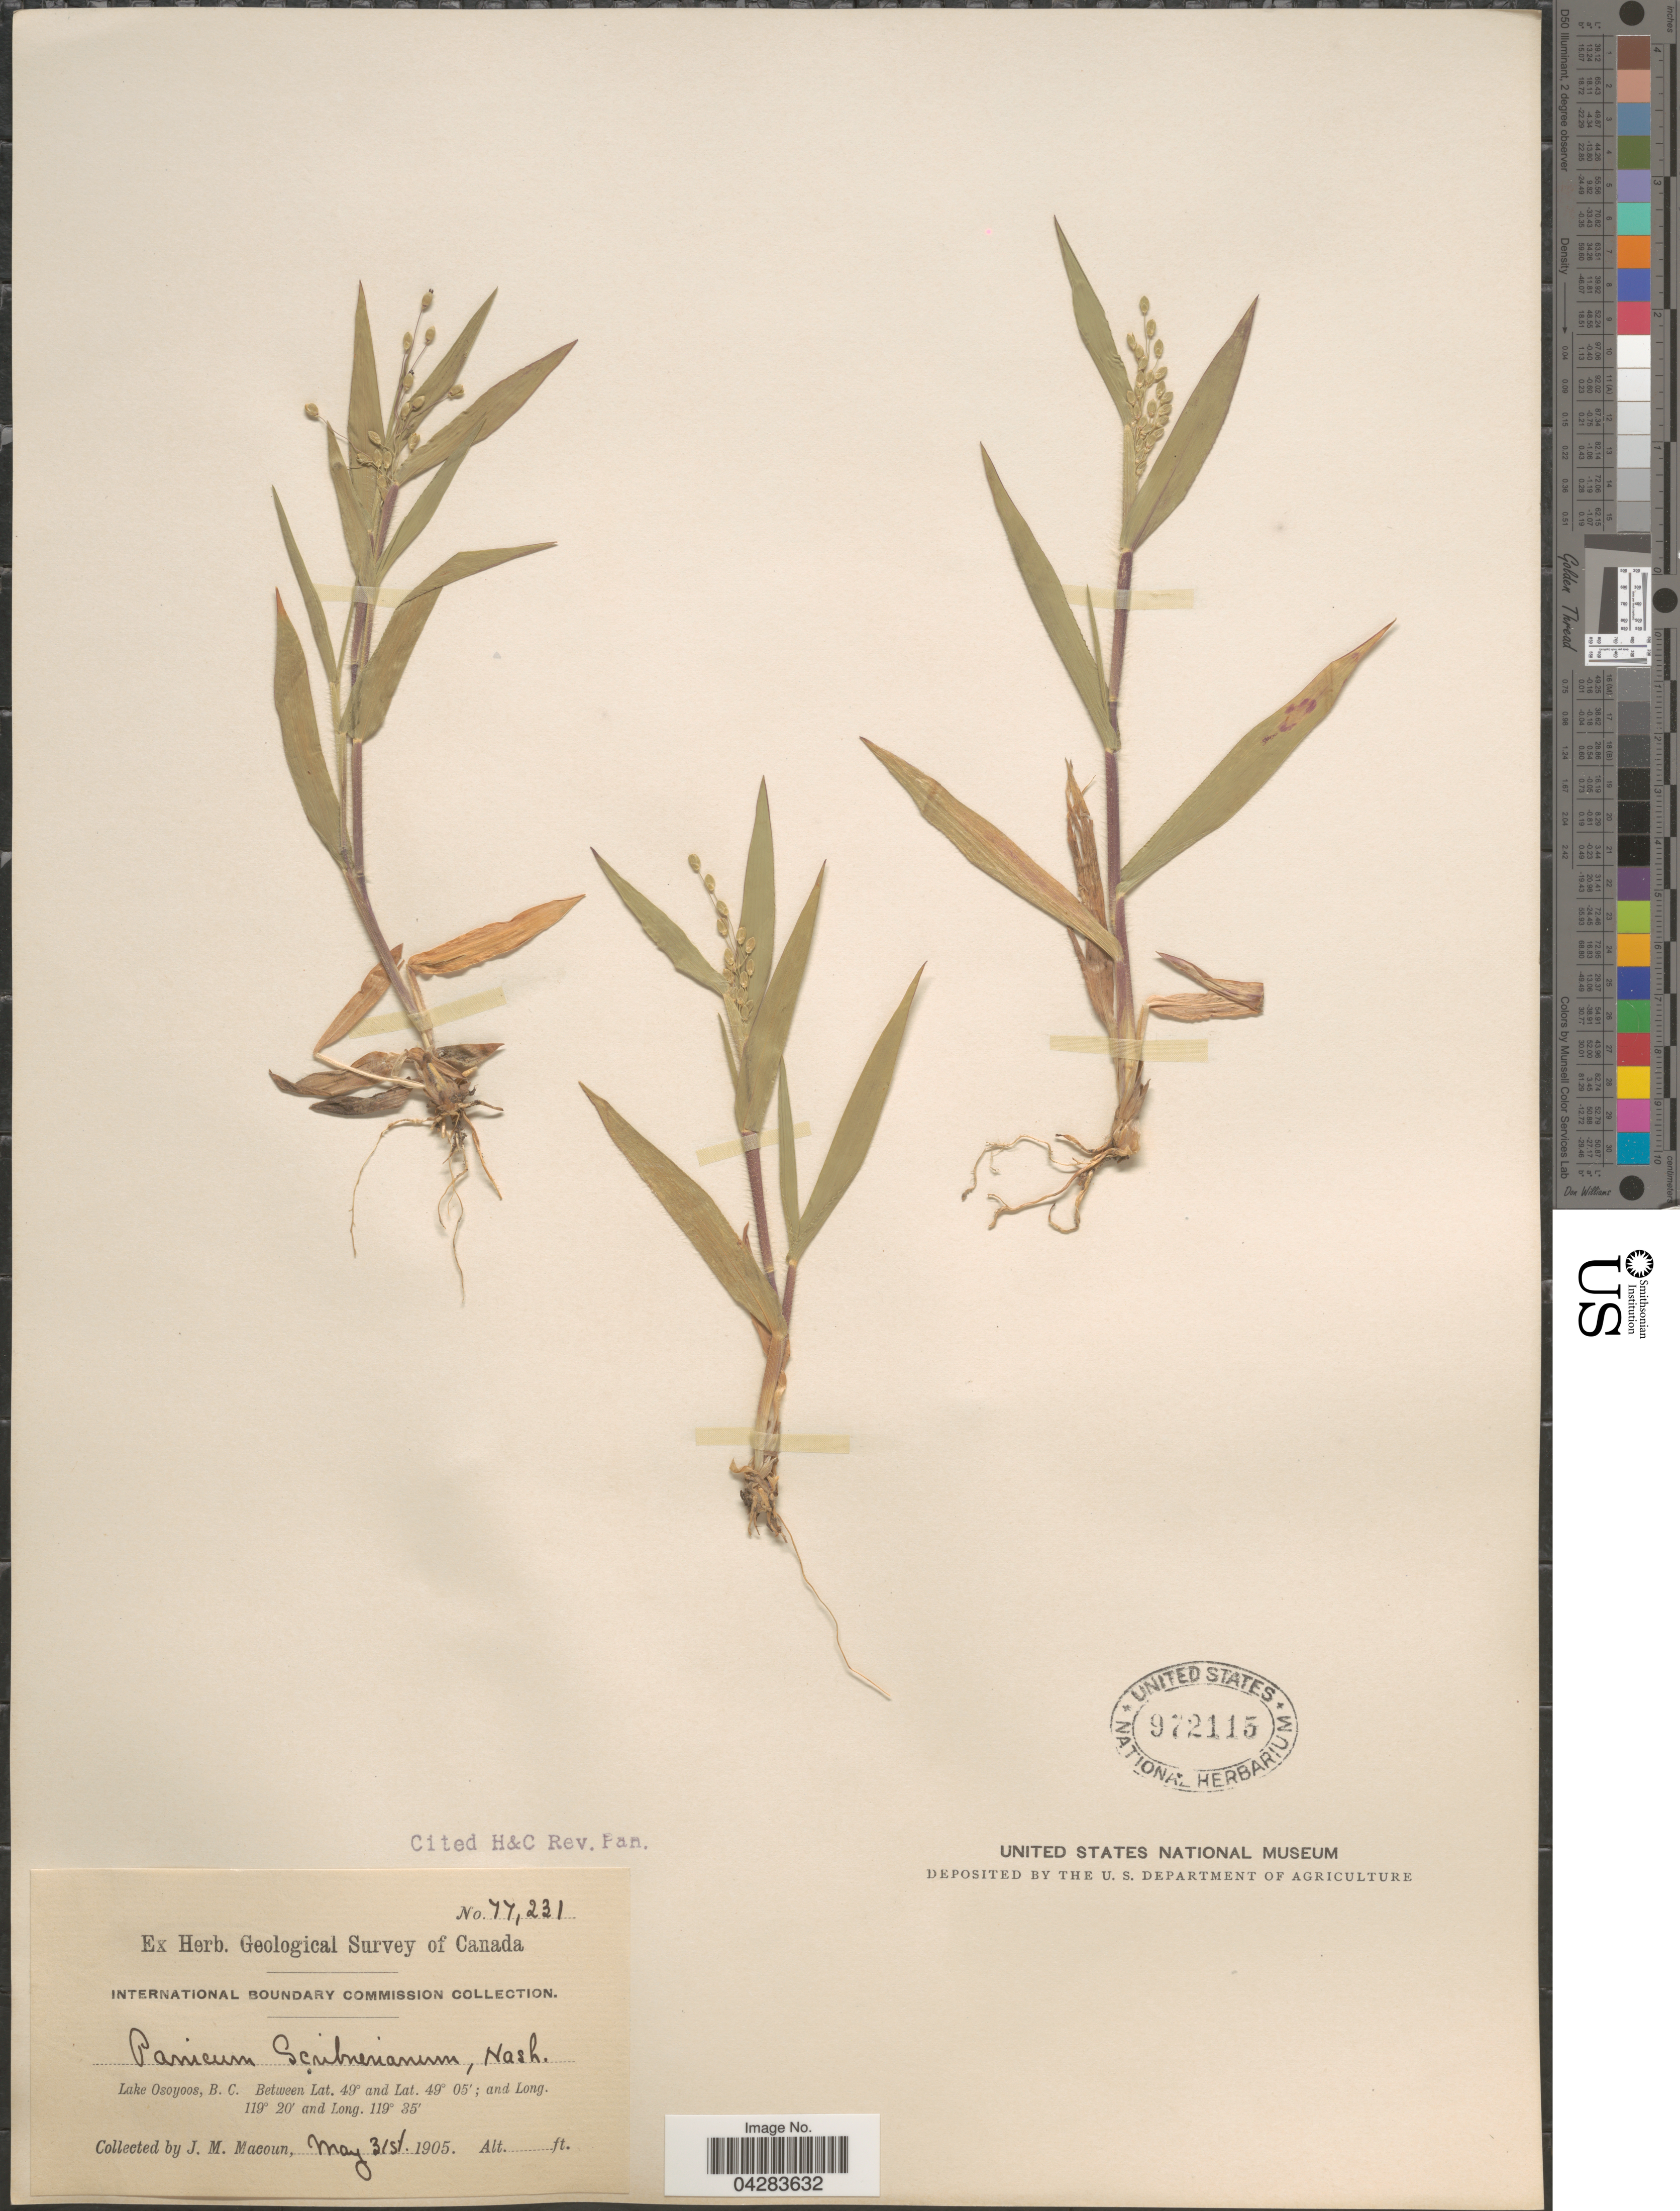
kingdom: Plantae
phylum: Tracheophyta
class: Liliopsida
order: Poales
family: Poaceae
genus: Dichanthelium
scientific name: Dichanthelium oligosanthes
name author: (Schult.) Gould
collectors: J. M. Macoun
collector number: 77231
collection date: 1905-05-31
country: Canada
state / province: British Columbia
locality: Geological Survey of Canada. Lake Osoyoos.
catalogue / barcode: US 972115